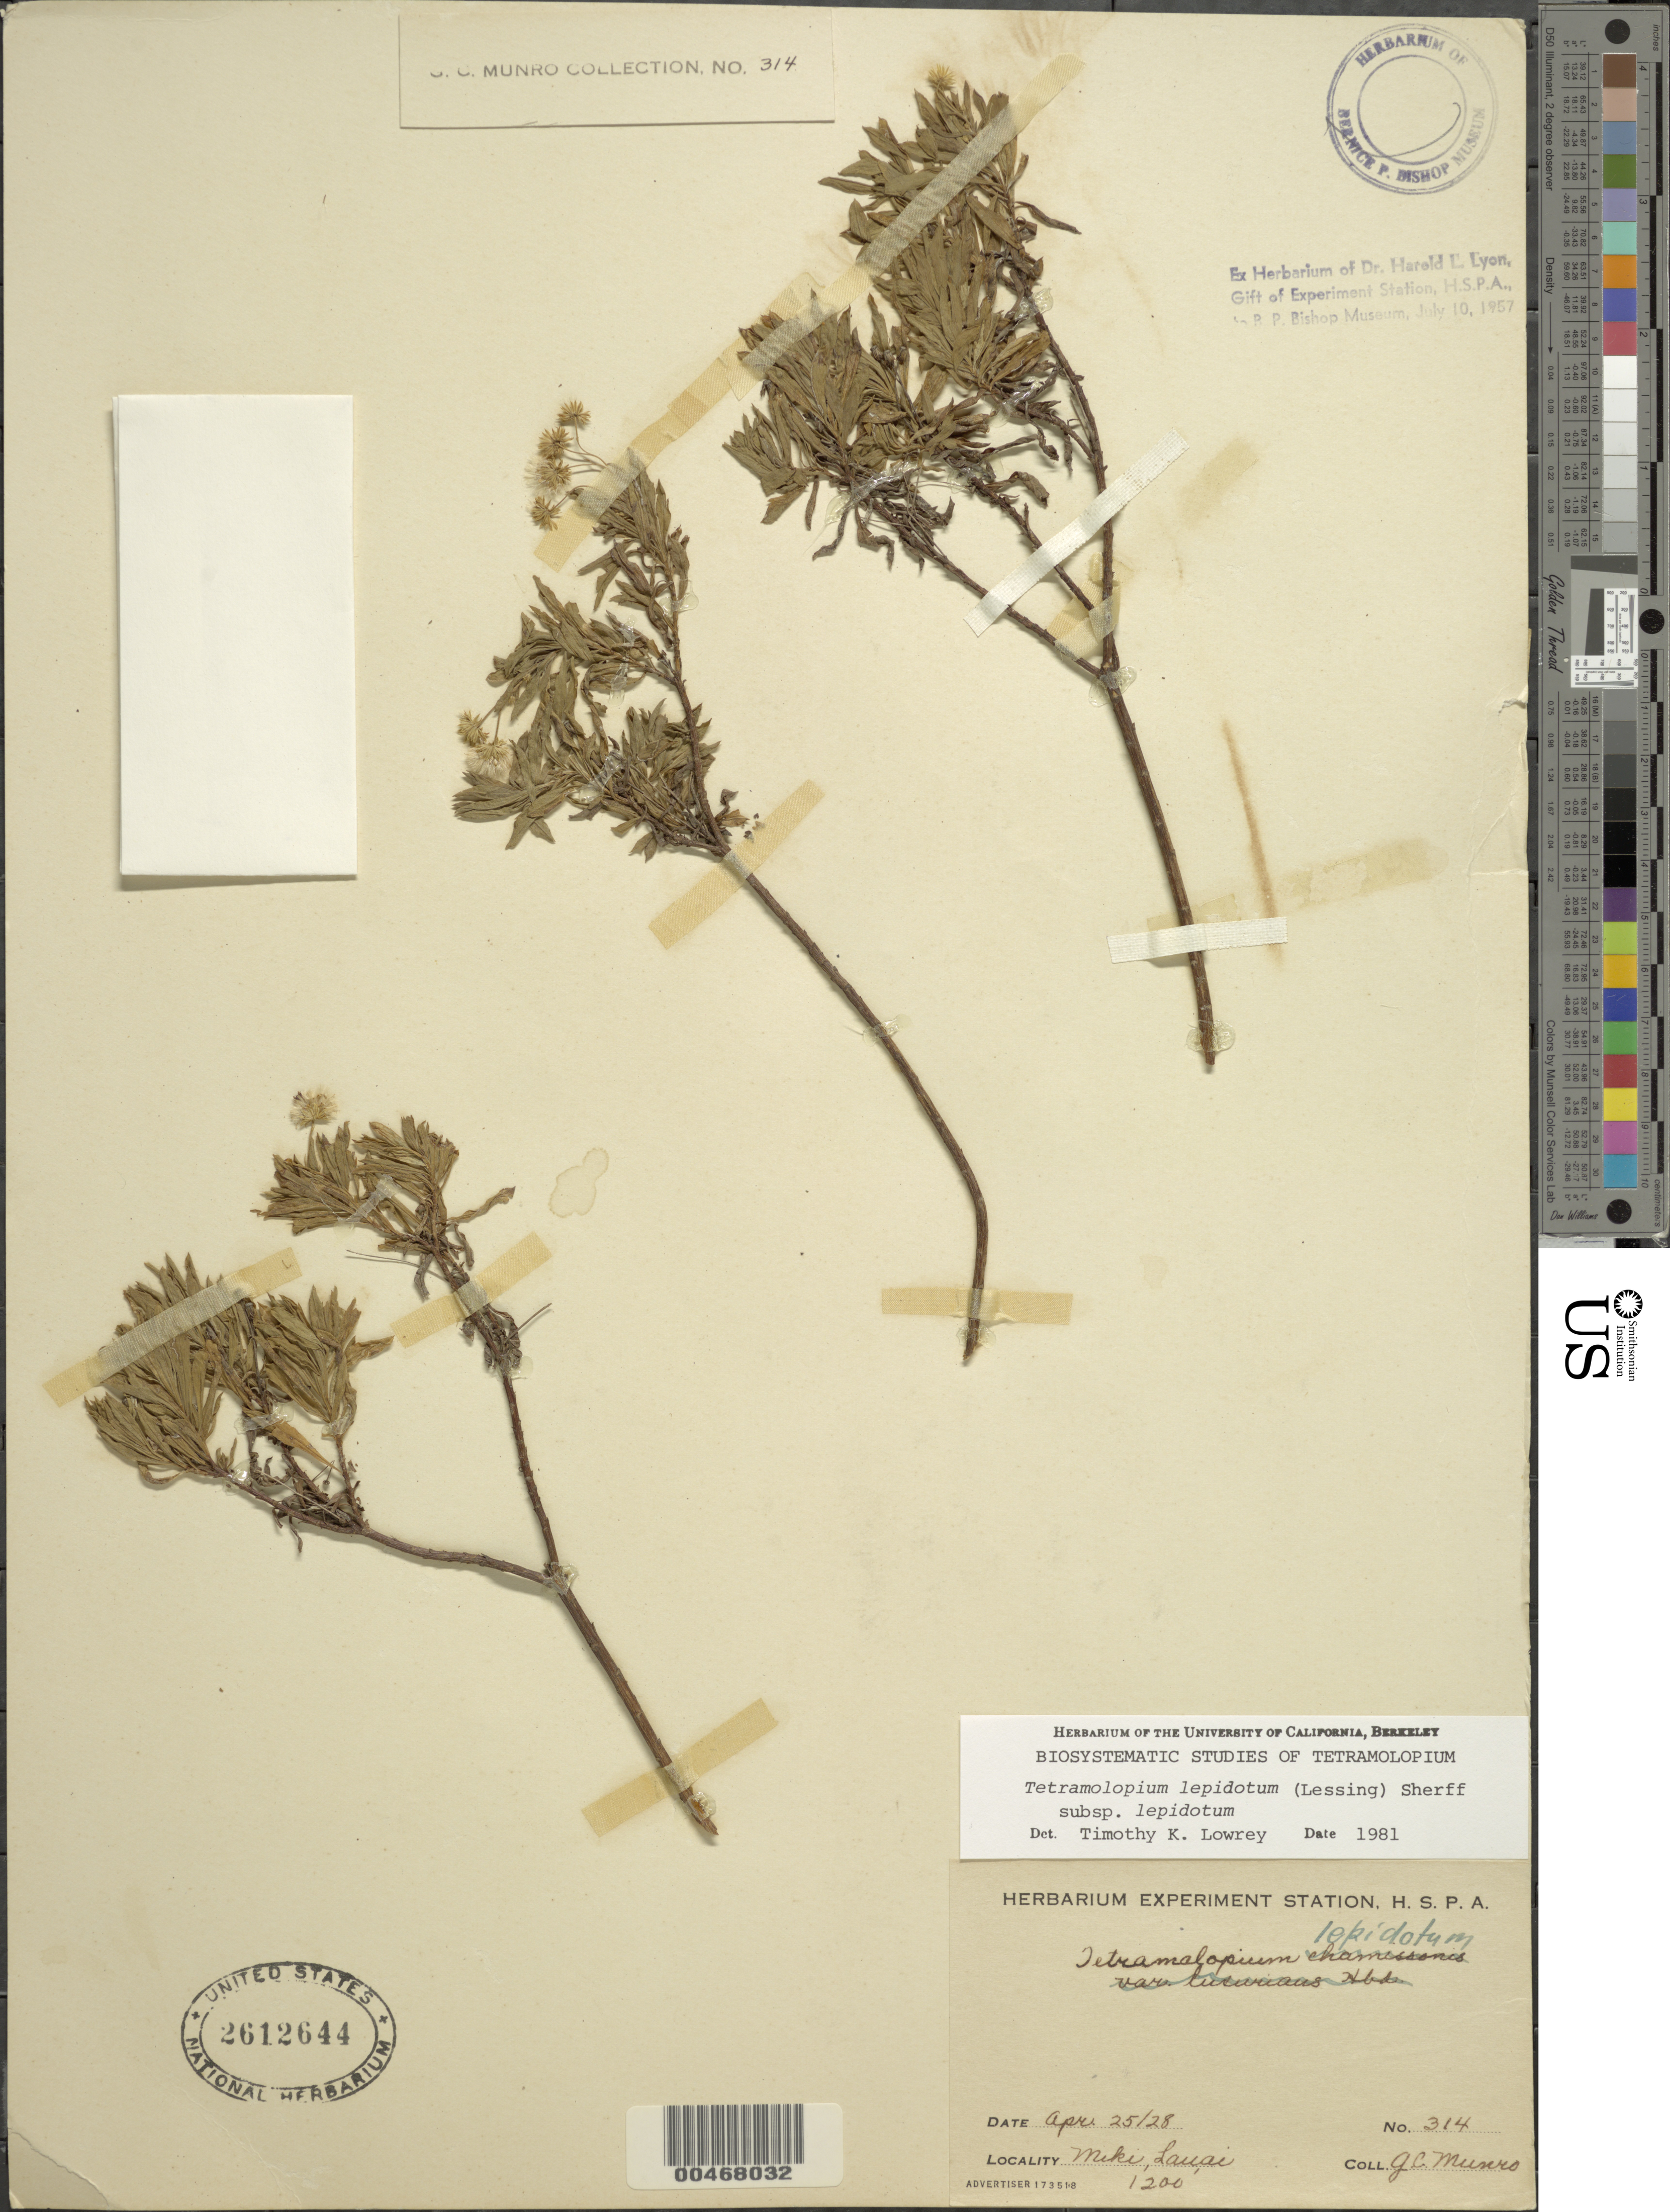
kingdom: Plantae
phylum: Tracheophyta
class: Magnoliopsida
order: Asterales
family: Asteraceae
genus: Tetramolopium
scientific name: Tetramolopium lepidotum subsp. lepidotum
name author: (Less.) Sherff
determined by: Lowrey, T. K.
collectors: G. C. Munro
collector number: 314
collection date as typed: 25 Apr 1928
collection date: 1928-04-25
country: United States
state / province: Hawaii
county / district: Maui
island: Lana'i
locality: Miki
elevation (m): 366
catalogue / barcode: US 2612644